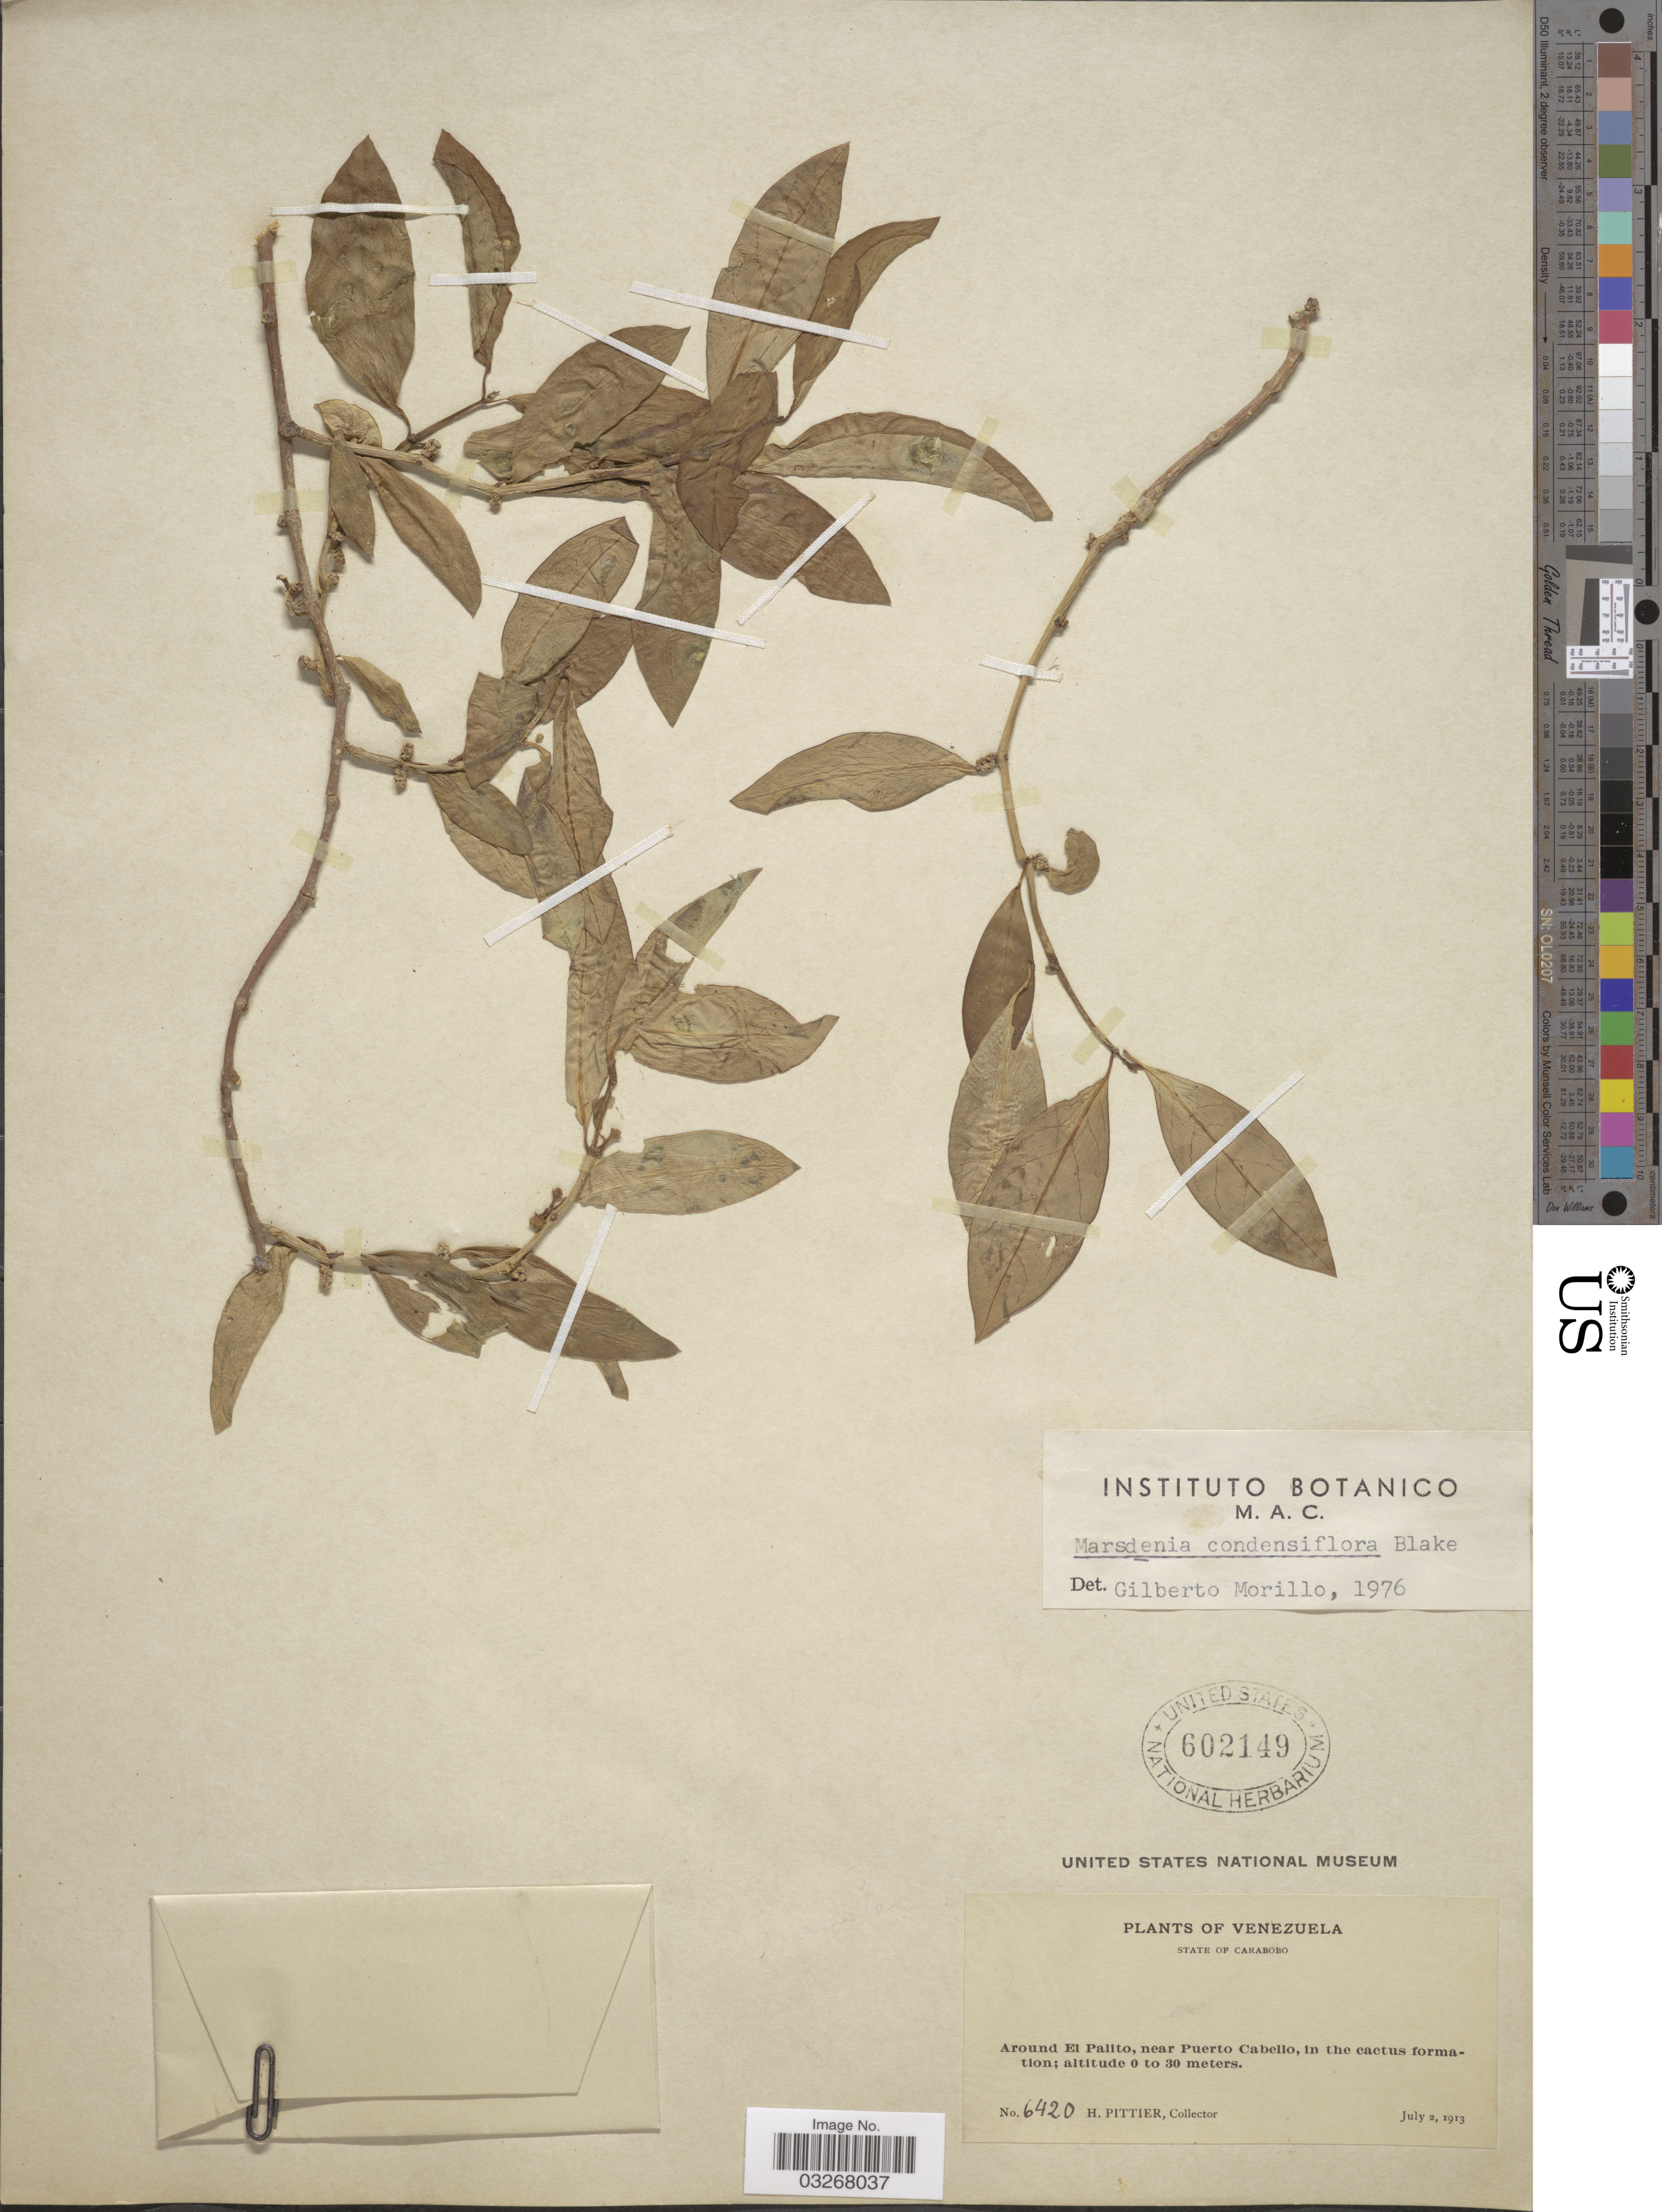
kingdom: Plantae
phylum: Tracheophyta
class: Magnoliopsida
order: Gentianales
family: Apocynaceae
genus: Marsdenia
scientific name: Marsdenia condensiflora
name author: S.F. Blake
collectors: H. F. Pittier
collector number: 6420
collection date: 1913-07-02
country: Venezuela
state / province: Carabobo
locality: State of Carabobo, Around El Palito, near Puerto Cabello, in the cactus formation.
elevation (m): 0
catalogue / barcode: US 602149